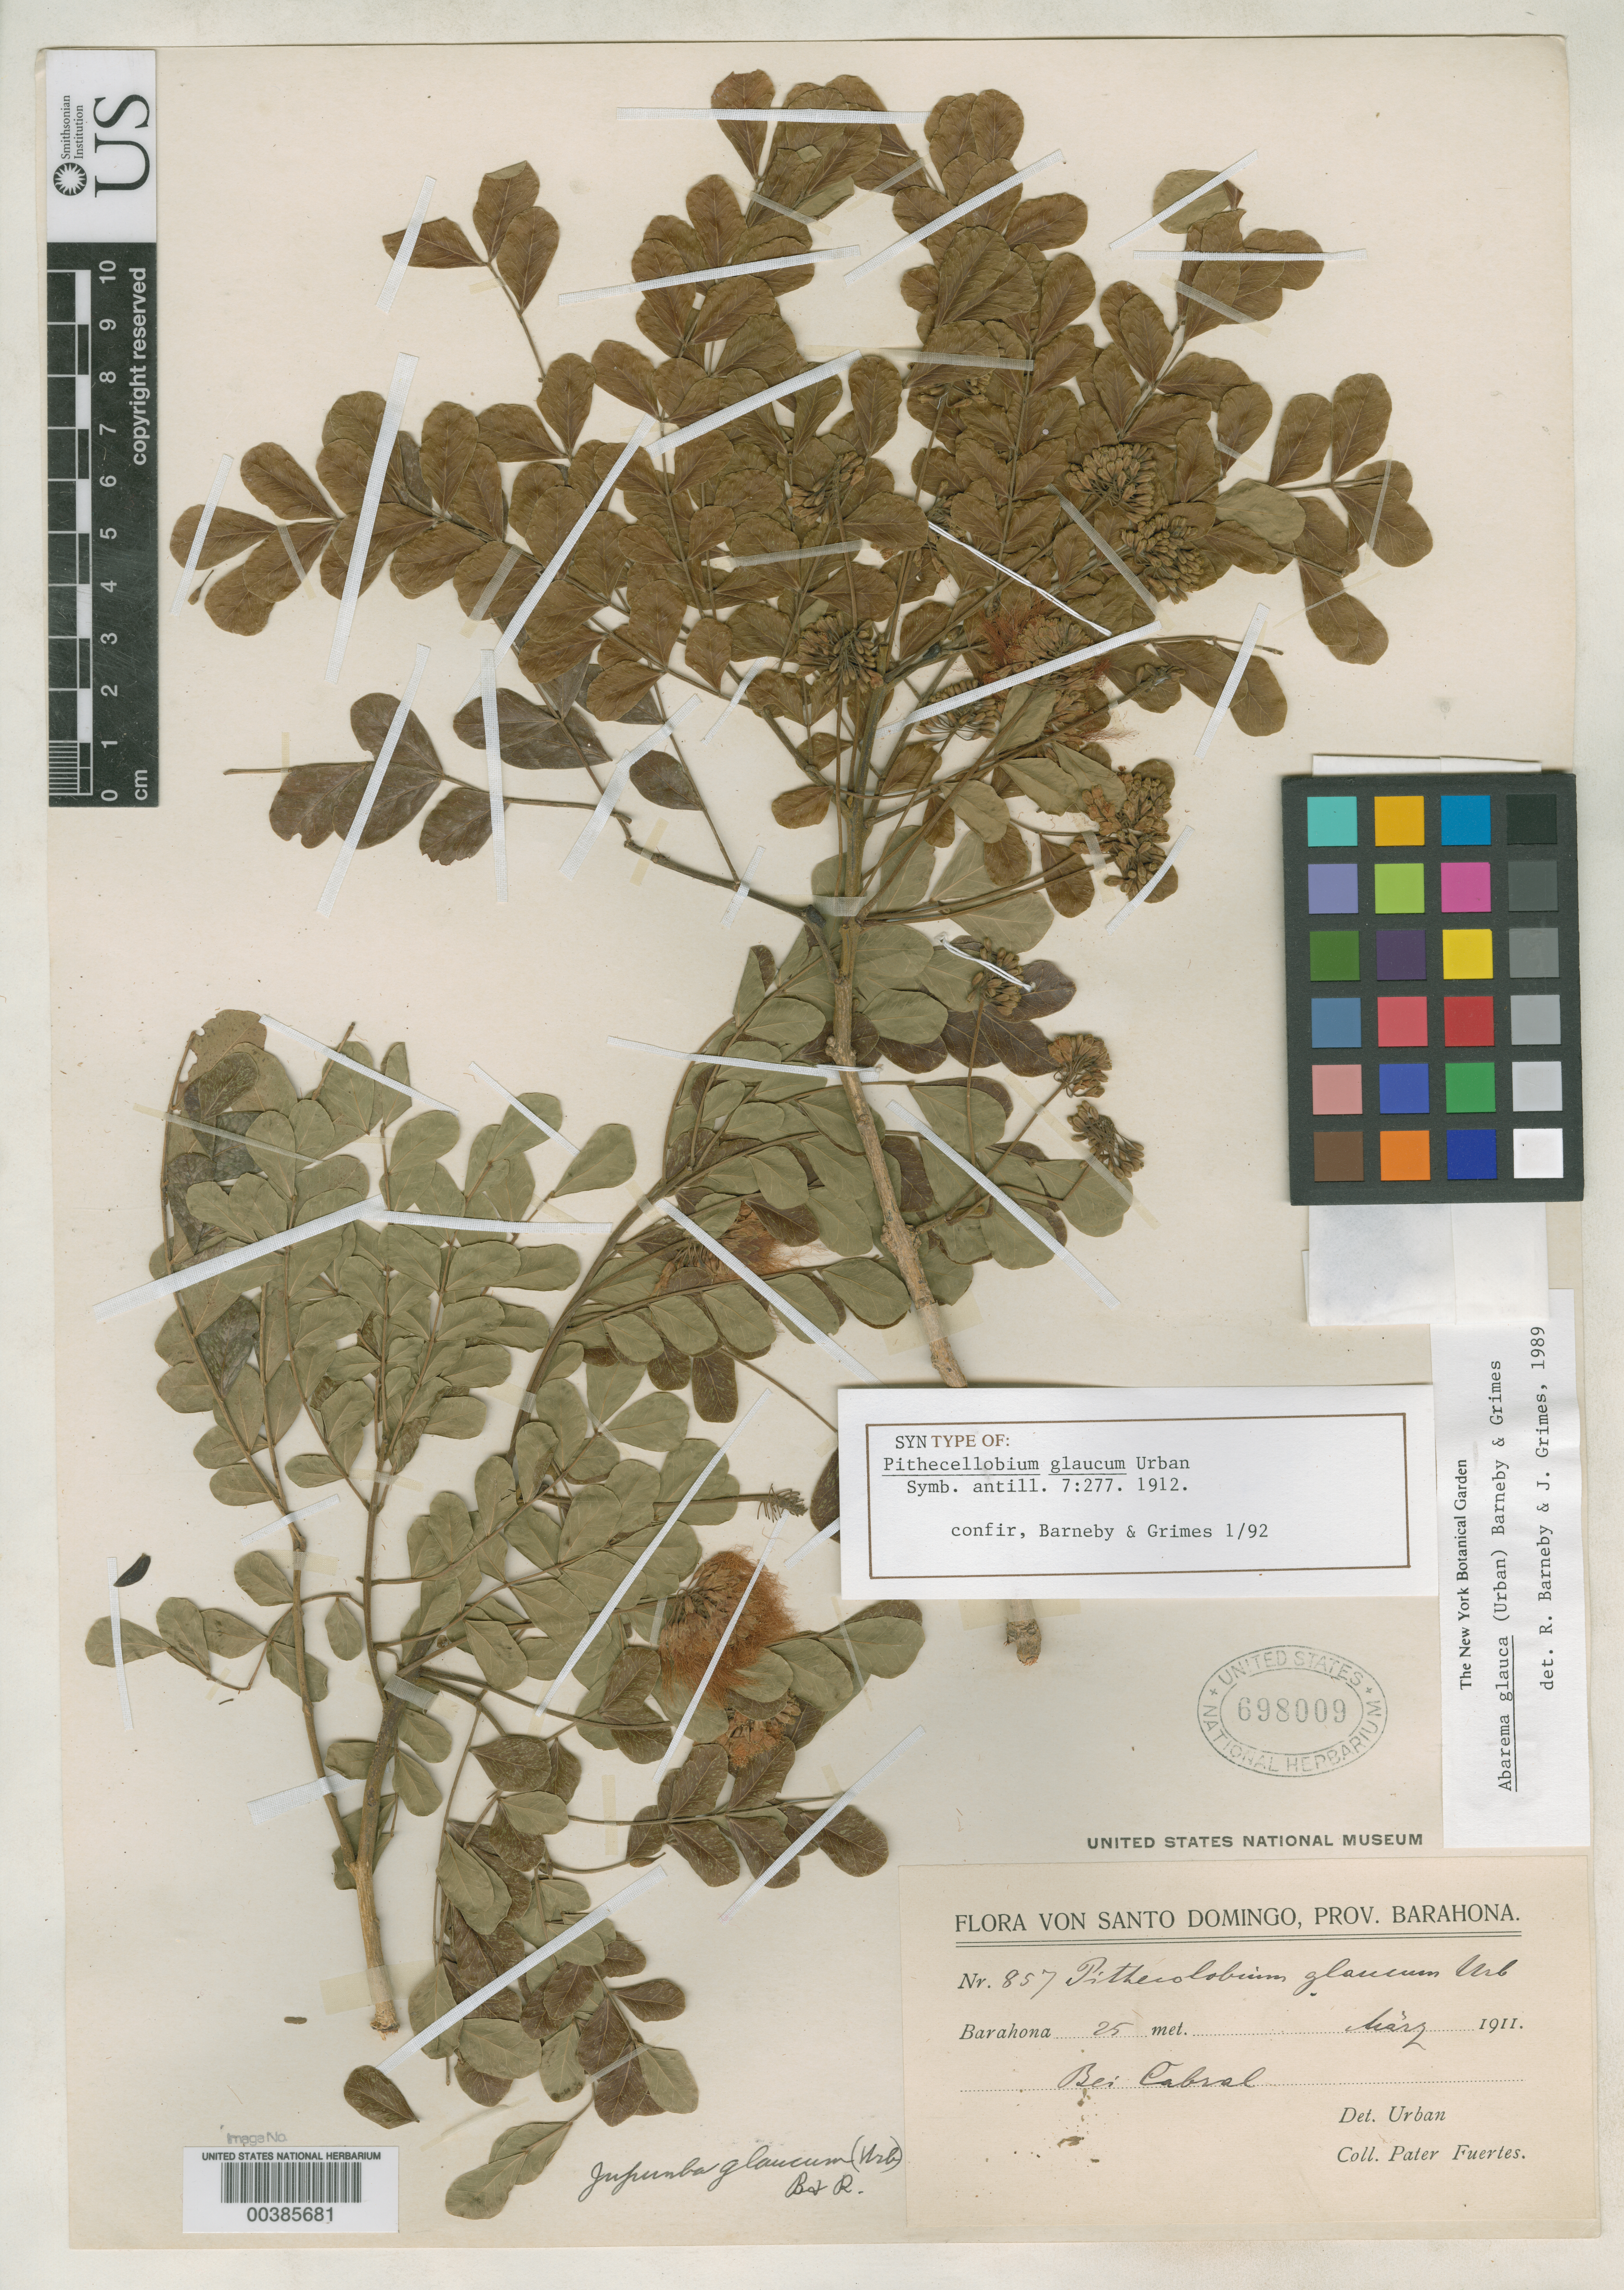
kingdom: Plantae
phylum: Tracheophyta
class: Magnoliopsida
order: Fabales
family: Fabaceae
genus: Pithecellobium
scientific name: Pithecellobium glaucum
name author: Urb.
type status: Syntype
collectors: M. D. Fuertes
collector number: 857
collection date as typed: Mar 1911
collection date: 1911-03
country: Dominican Republic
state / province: Barahona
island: Hispaniola Island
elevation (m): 25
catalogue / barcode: US 698009